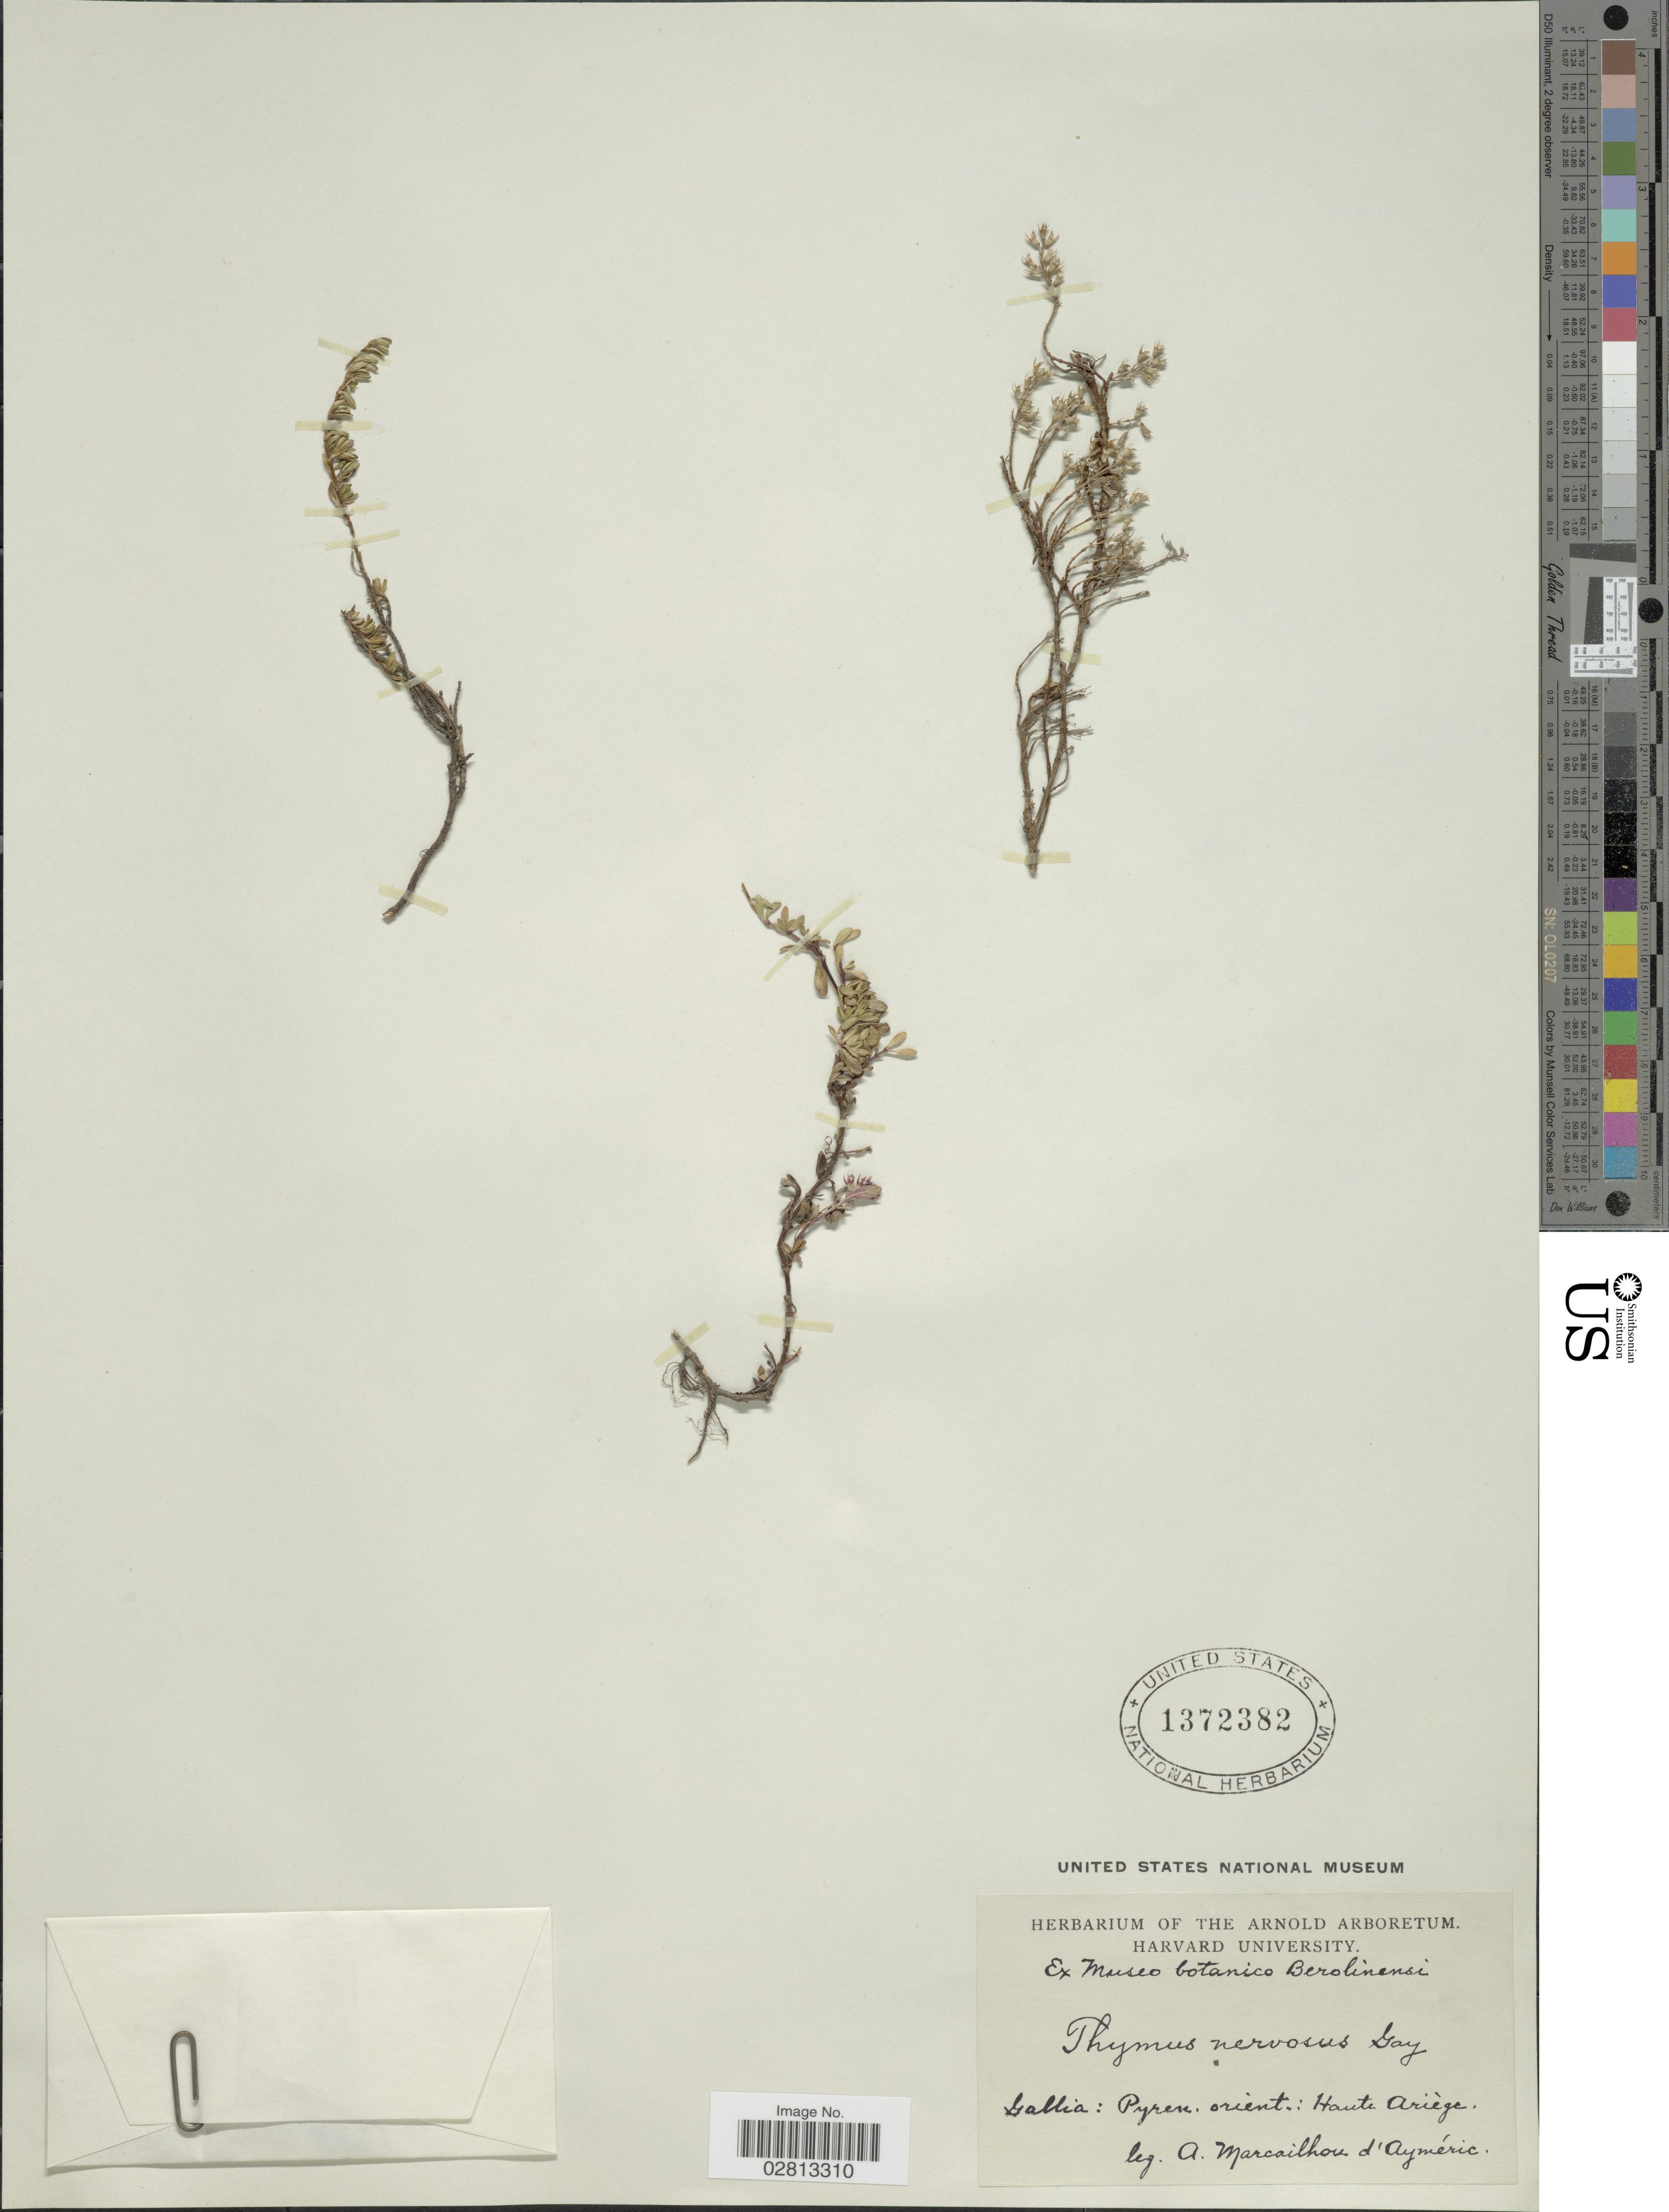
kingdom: Plantae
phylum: Tracheophyta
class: Magnoliopsida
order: Lamiales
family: Lamiaceae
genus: Thymus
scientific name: Thymus nervosus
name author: J. Gay ex Willk.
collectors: A.L.M. Marcailhou d' Aymeric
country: France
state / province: Occitanie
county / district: Ariège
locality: Gallia, Pyren. orient., Haute Ariège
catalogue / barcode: US 1372382